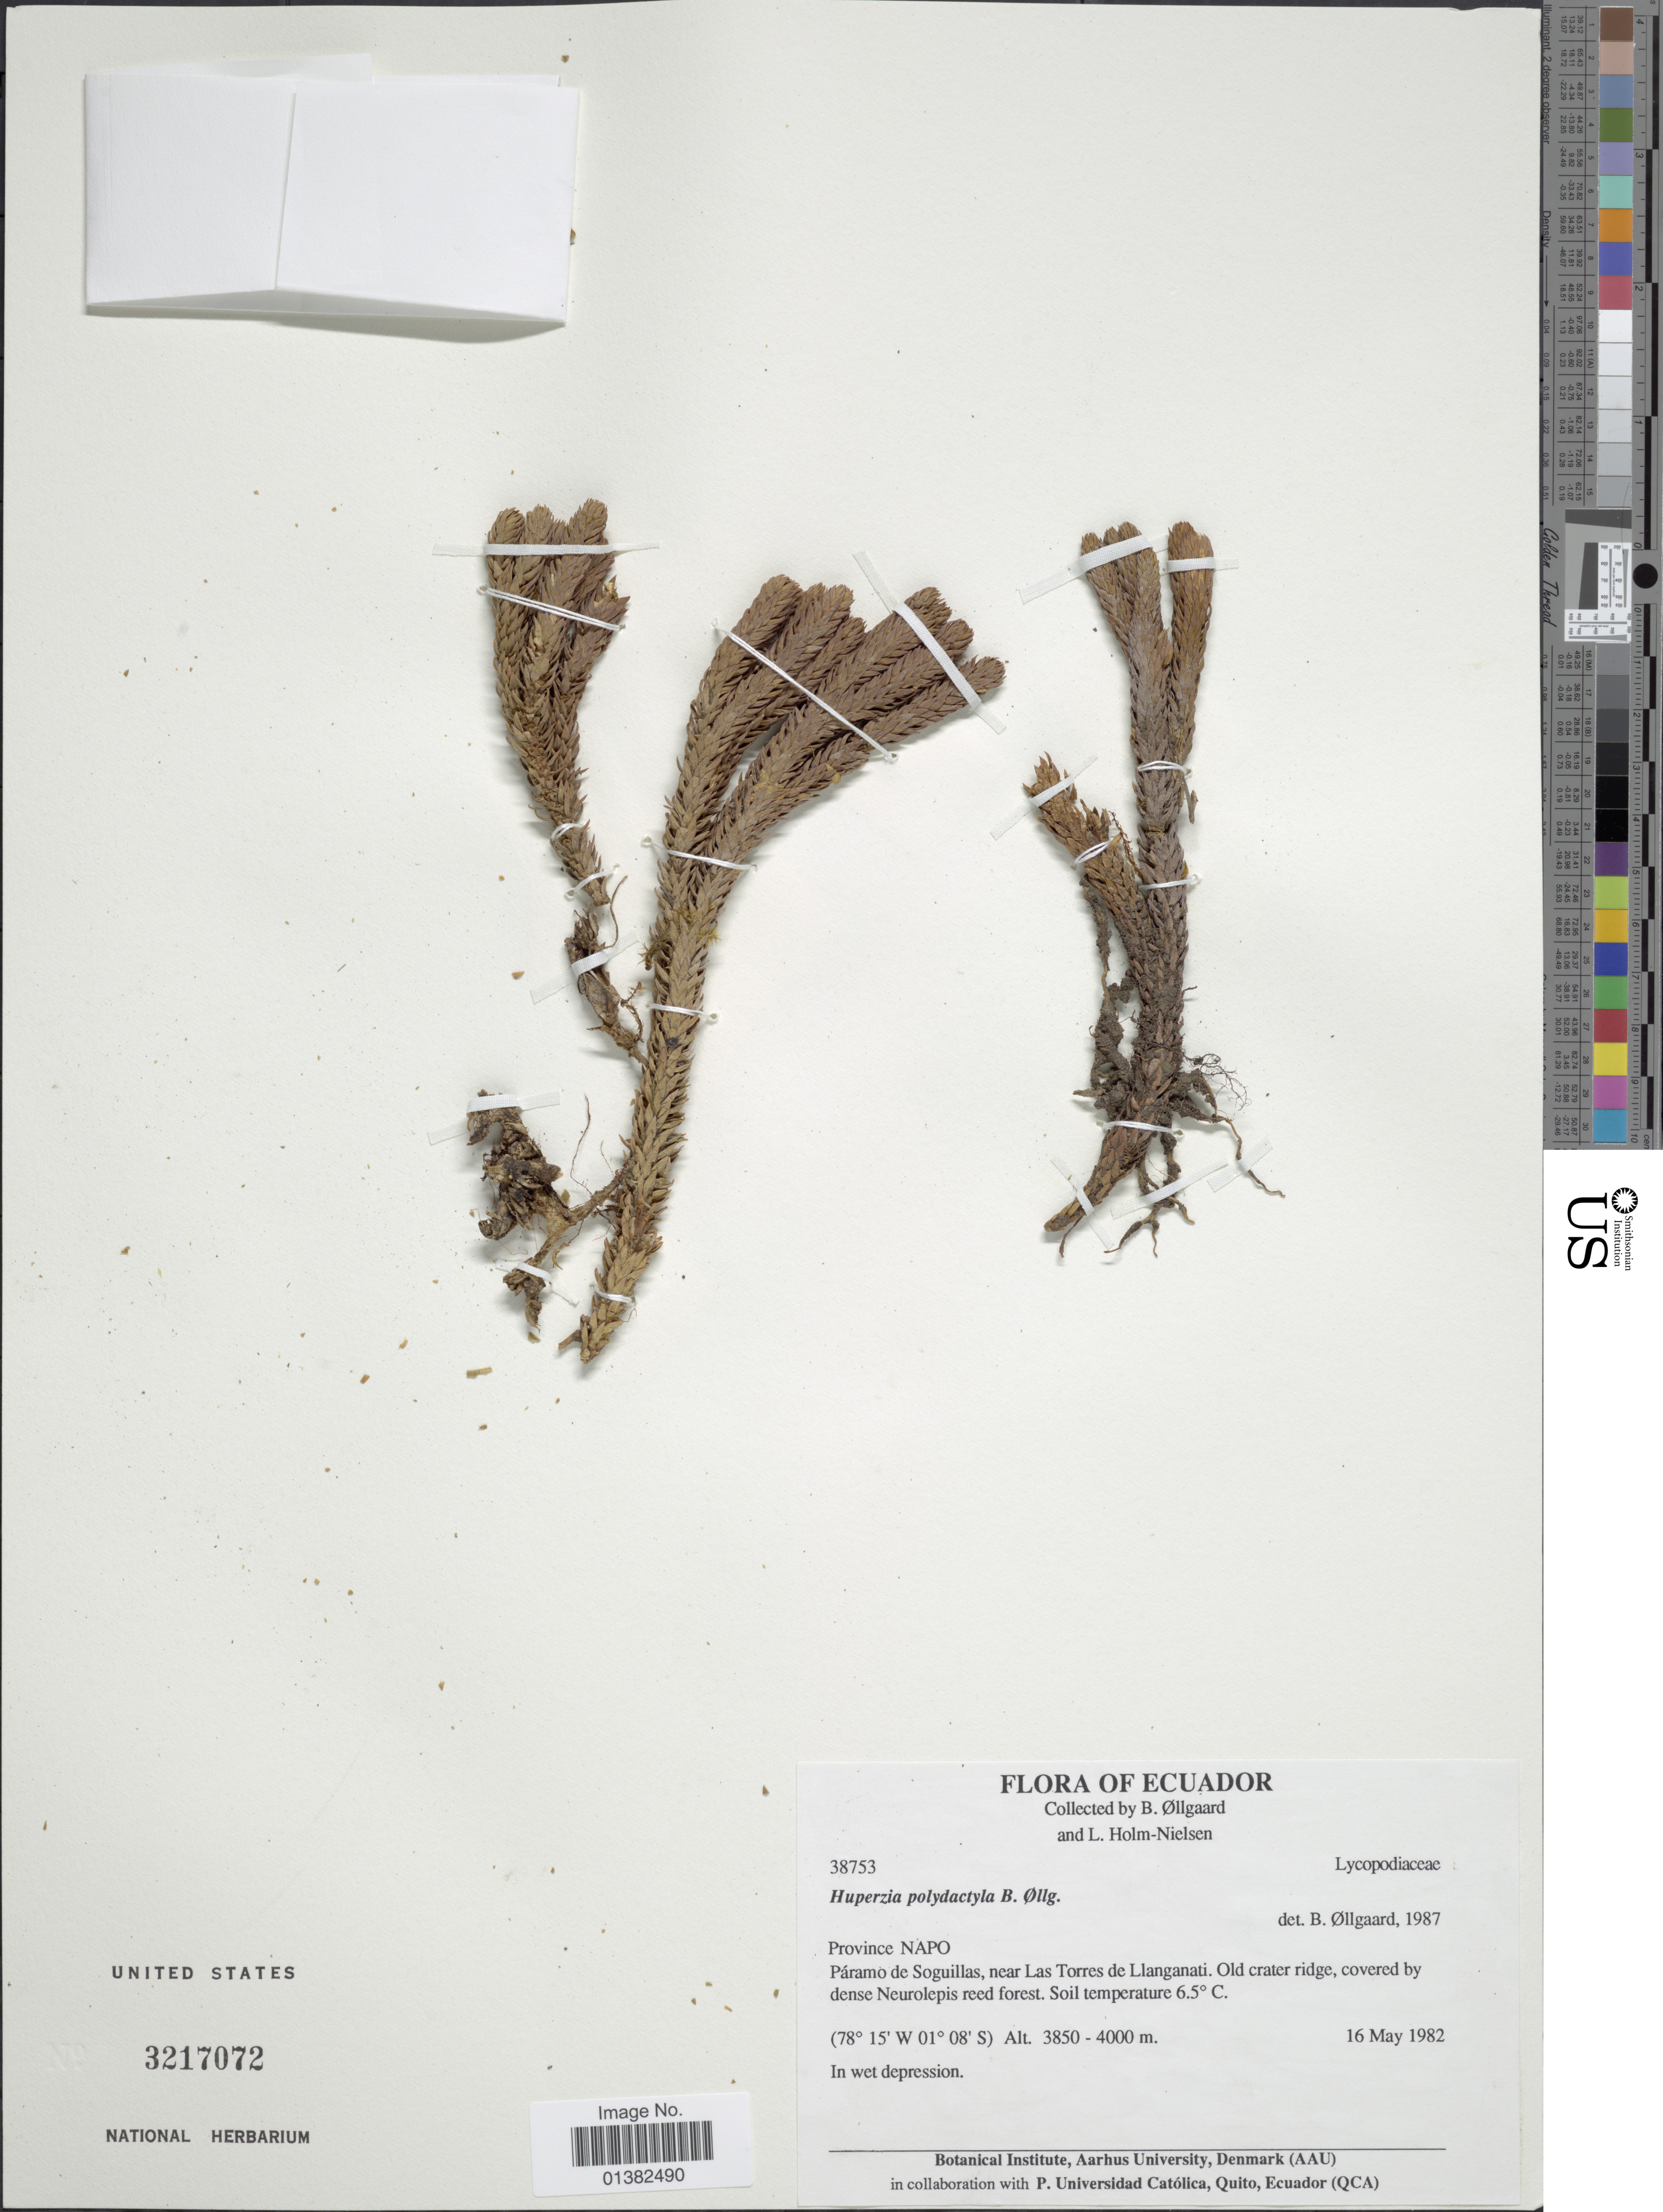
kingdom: Plantae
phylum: Tracheophyta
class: Lycopodiopsida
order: Lycopodiales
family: Lycopodiaceae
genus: Phlegmariurus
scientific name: Phlegmariurus polydactylus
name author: (B. Øllg.) B. Øllg.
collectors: B. Øllgaard & L. B. Holm-Nielsen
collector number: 38753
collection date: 1982-05-16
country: Ecuador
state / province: Napo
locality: Páramo de Soguillas, near Las Torres de Llanganati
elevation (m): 3850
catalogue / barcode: US 3217072